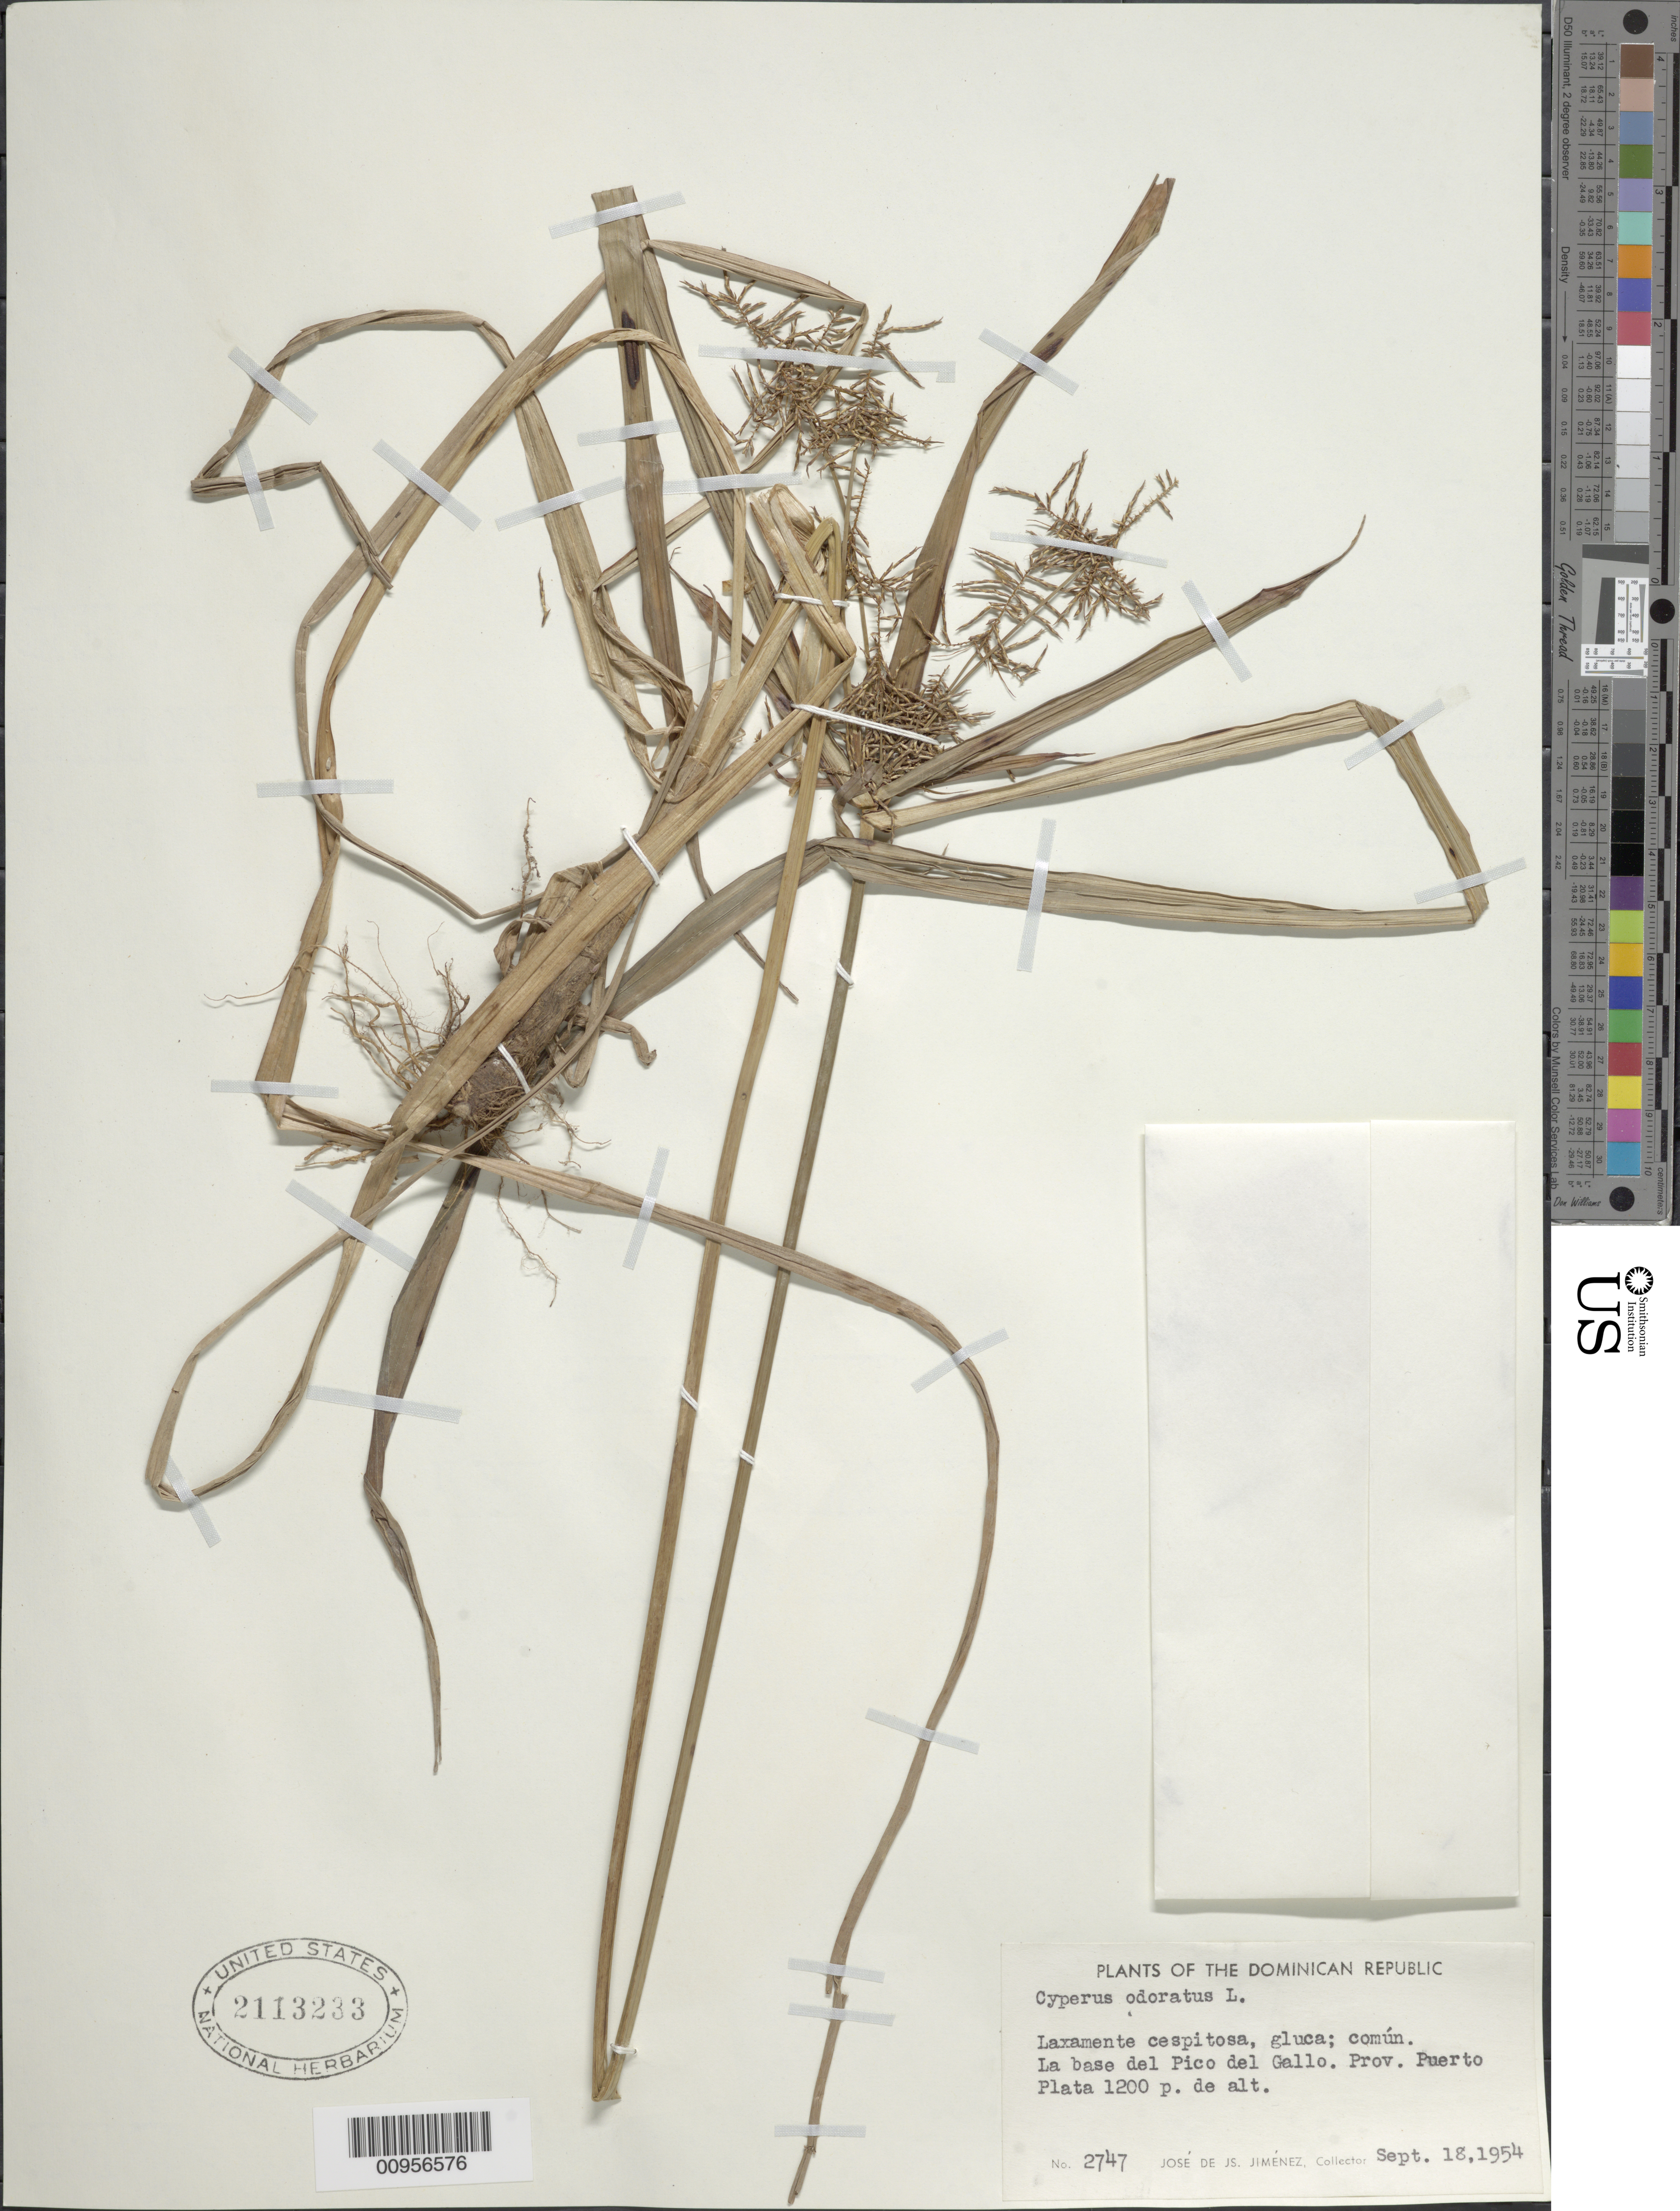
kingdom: Plantae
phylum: Tracheophyta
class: Liliopsida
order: Poales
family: Cyperaceae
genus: Cyperus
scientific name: Cyperus odoratus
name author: L.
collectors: J. J. Jiménez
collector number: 2747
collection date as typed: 18 Sep 1954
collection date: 1954-09-18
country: Dominican Republic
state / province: Puerto Plata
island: Hispaniola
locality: la base del Pico del Gallo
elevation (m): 366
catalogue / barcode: US 2113233